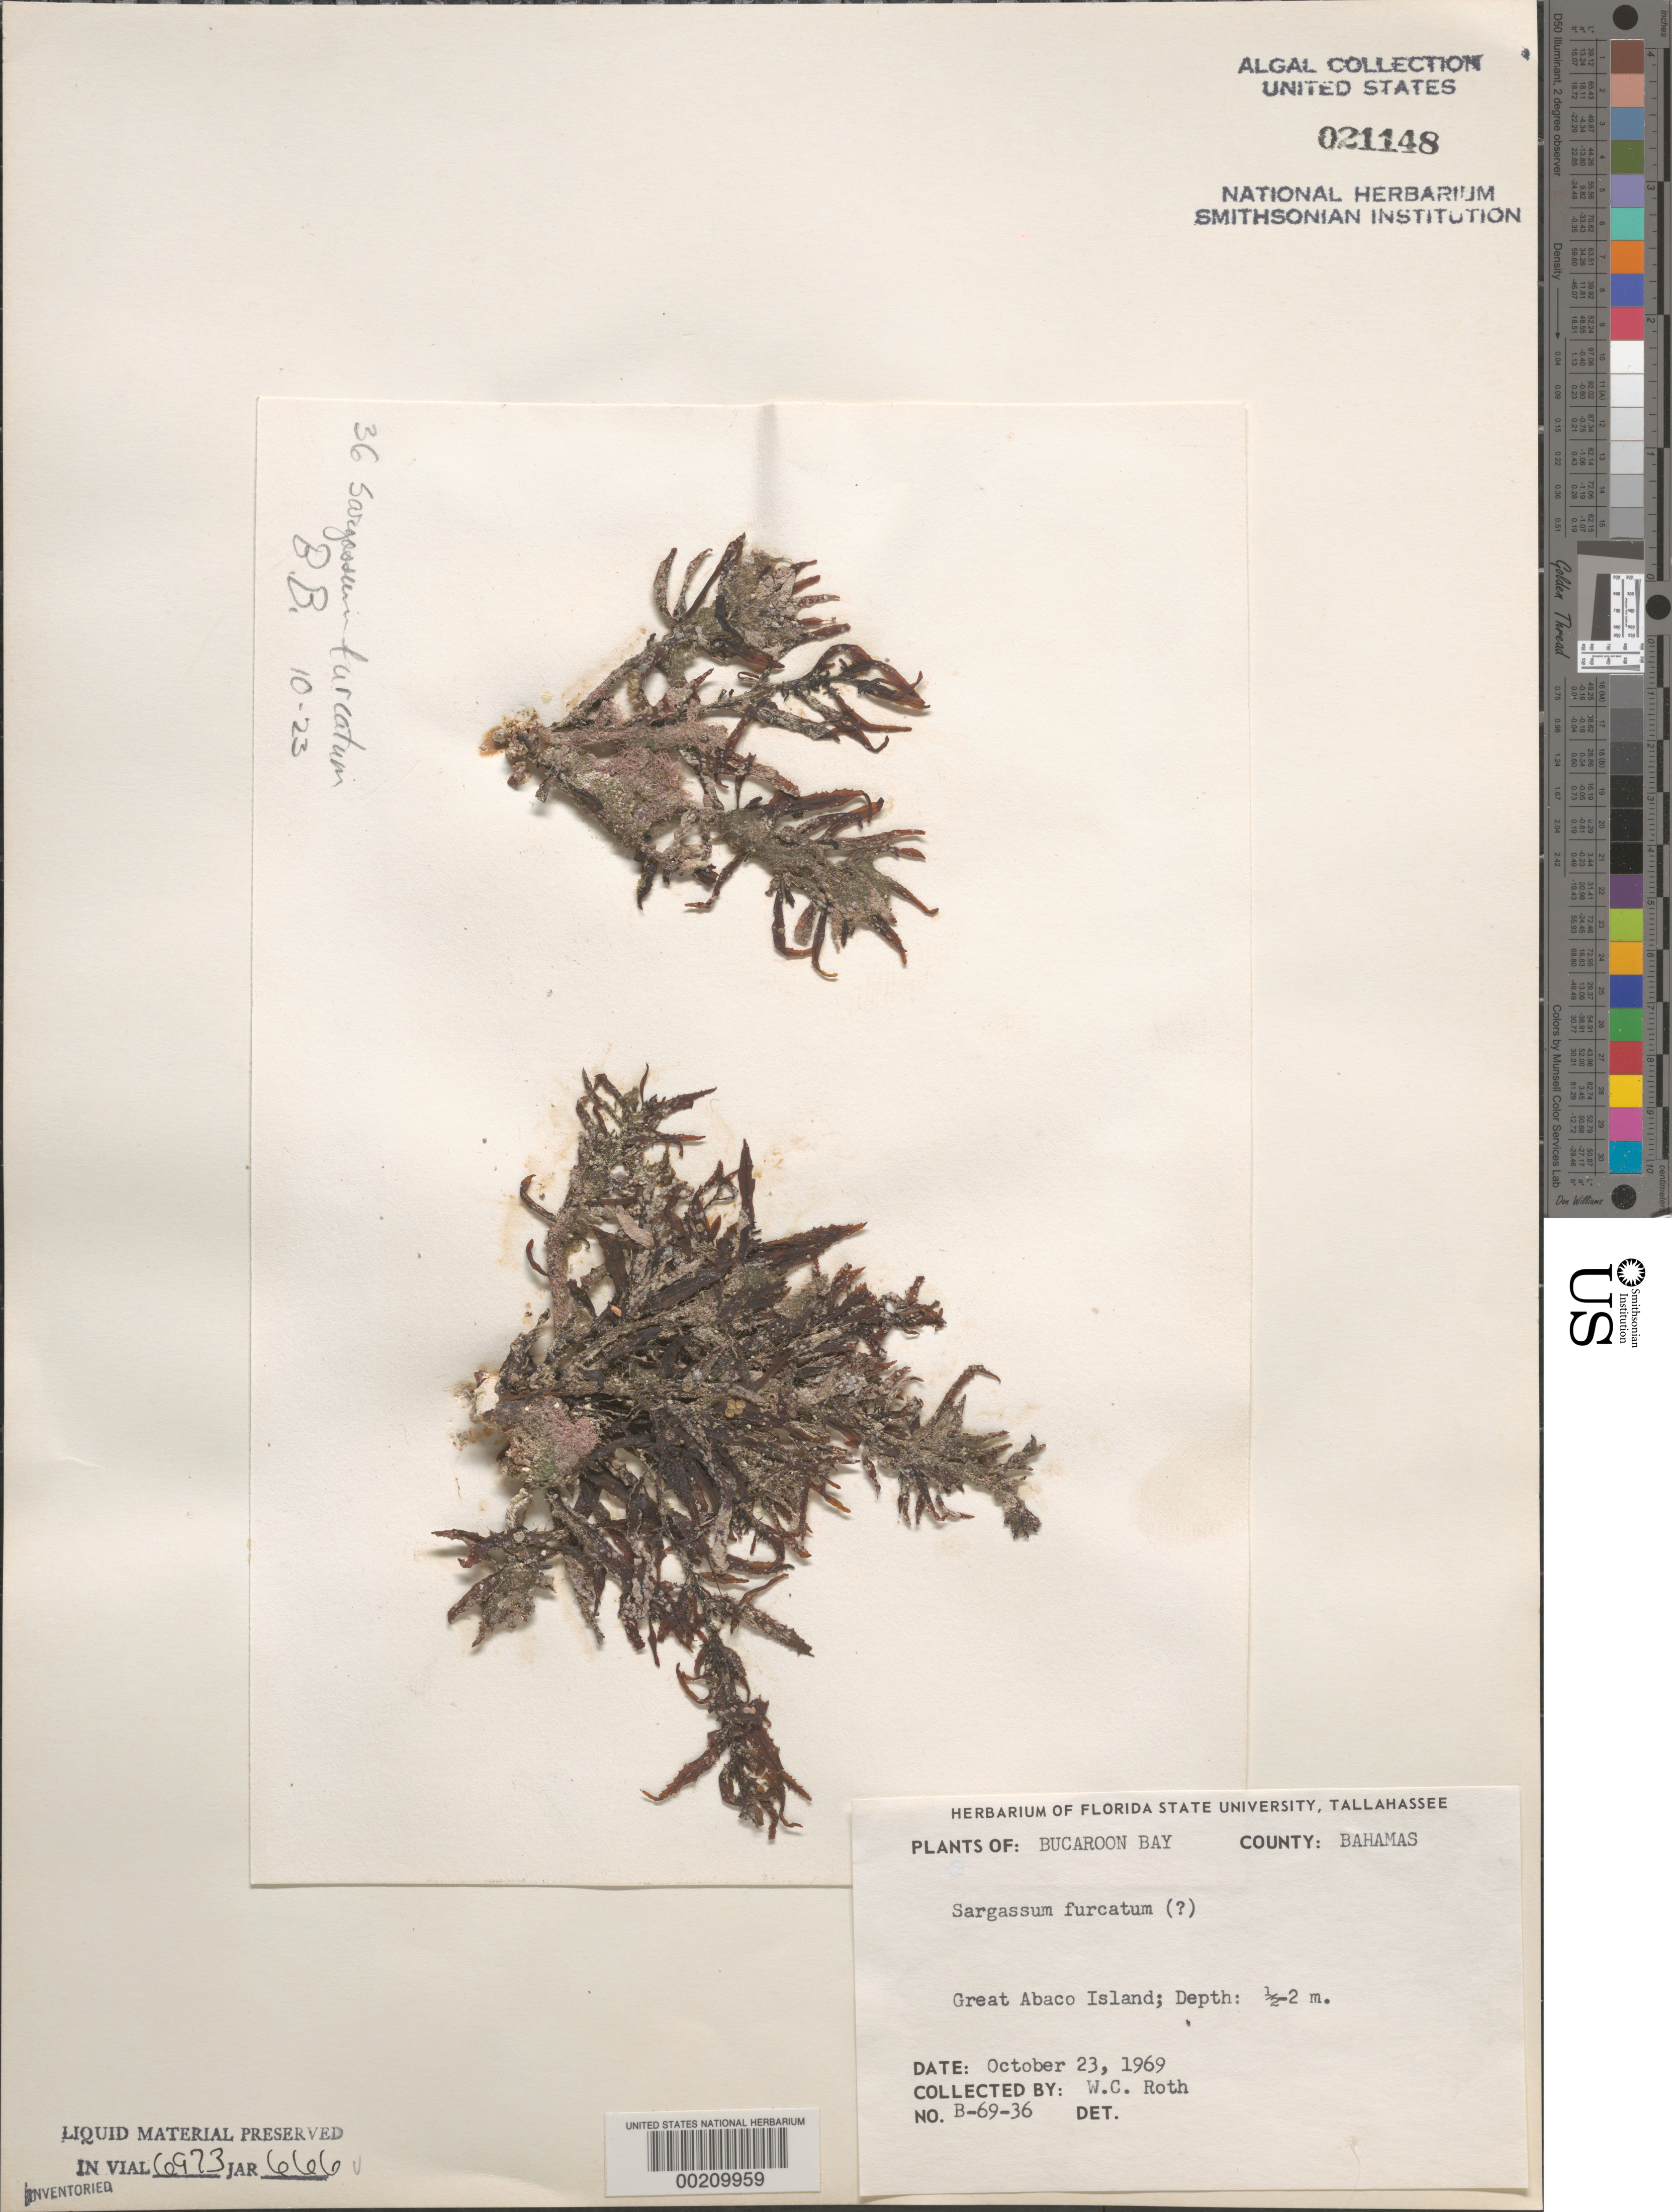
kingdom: Chromista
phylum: Ochrophyta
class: Phaeophyceae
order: Fucales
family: Sargassaceae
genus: Sargassum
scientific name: Sargassum furcatum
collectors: W. C. Roth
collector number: B-69-36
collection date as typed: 23 Oct 1969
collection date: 1969-10-23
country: Bahamas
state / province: Abaco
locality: Buckaroon bay, great abaco island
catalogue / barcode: US 21148